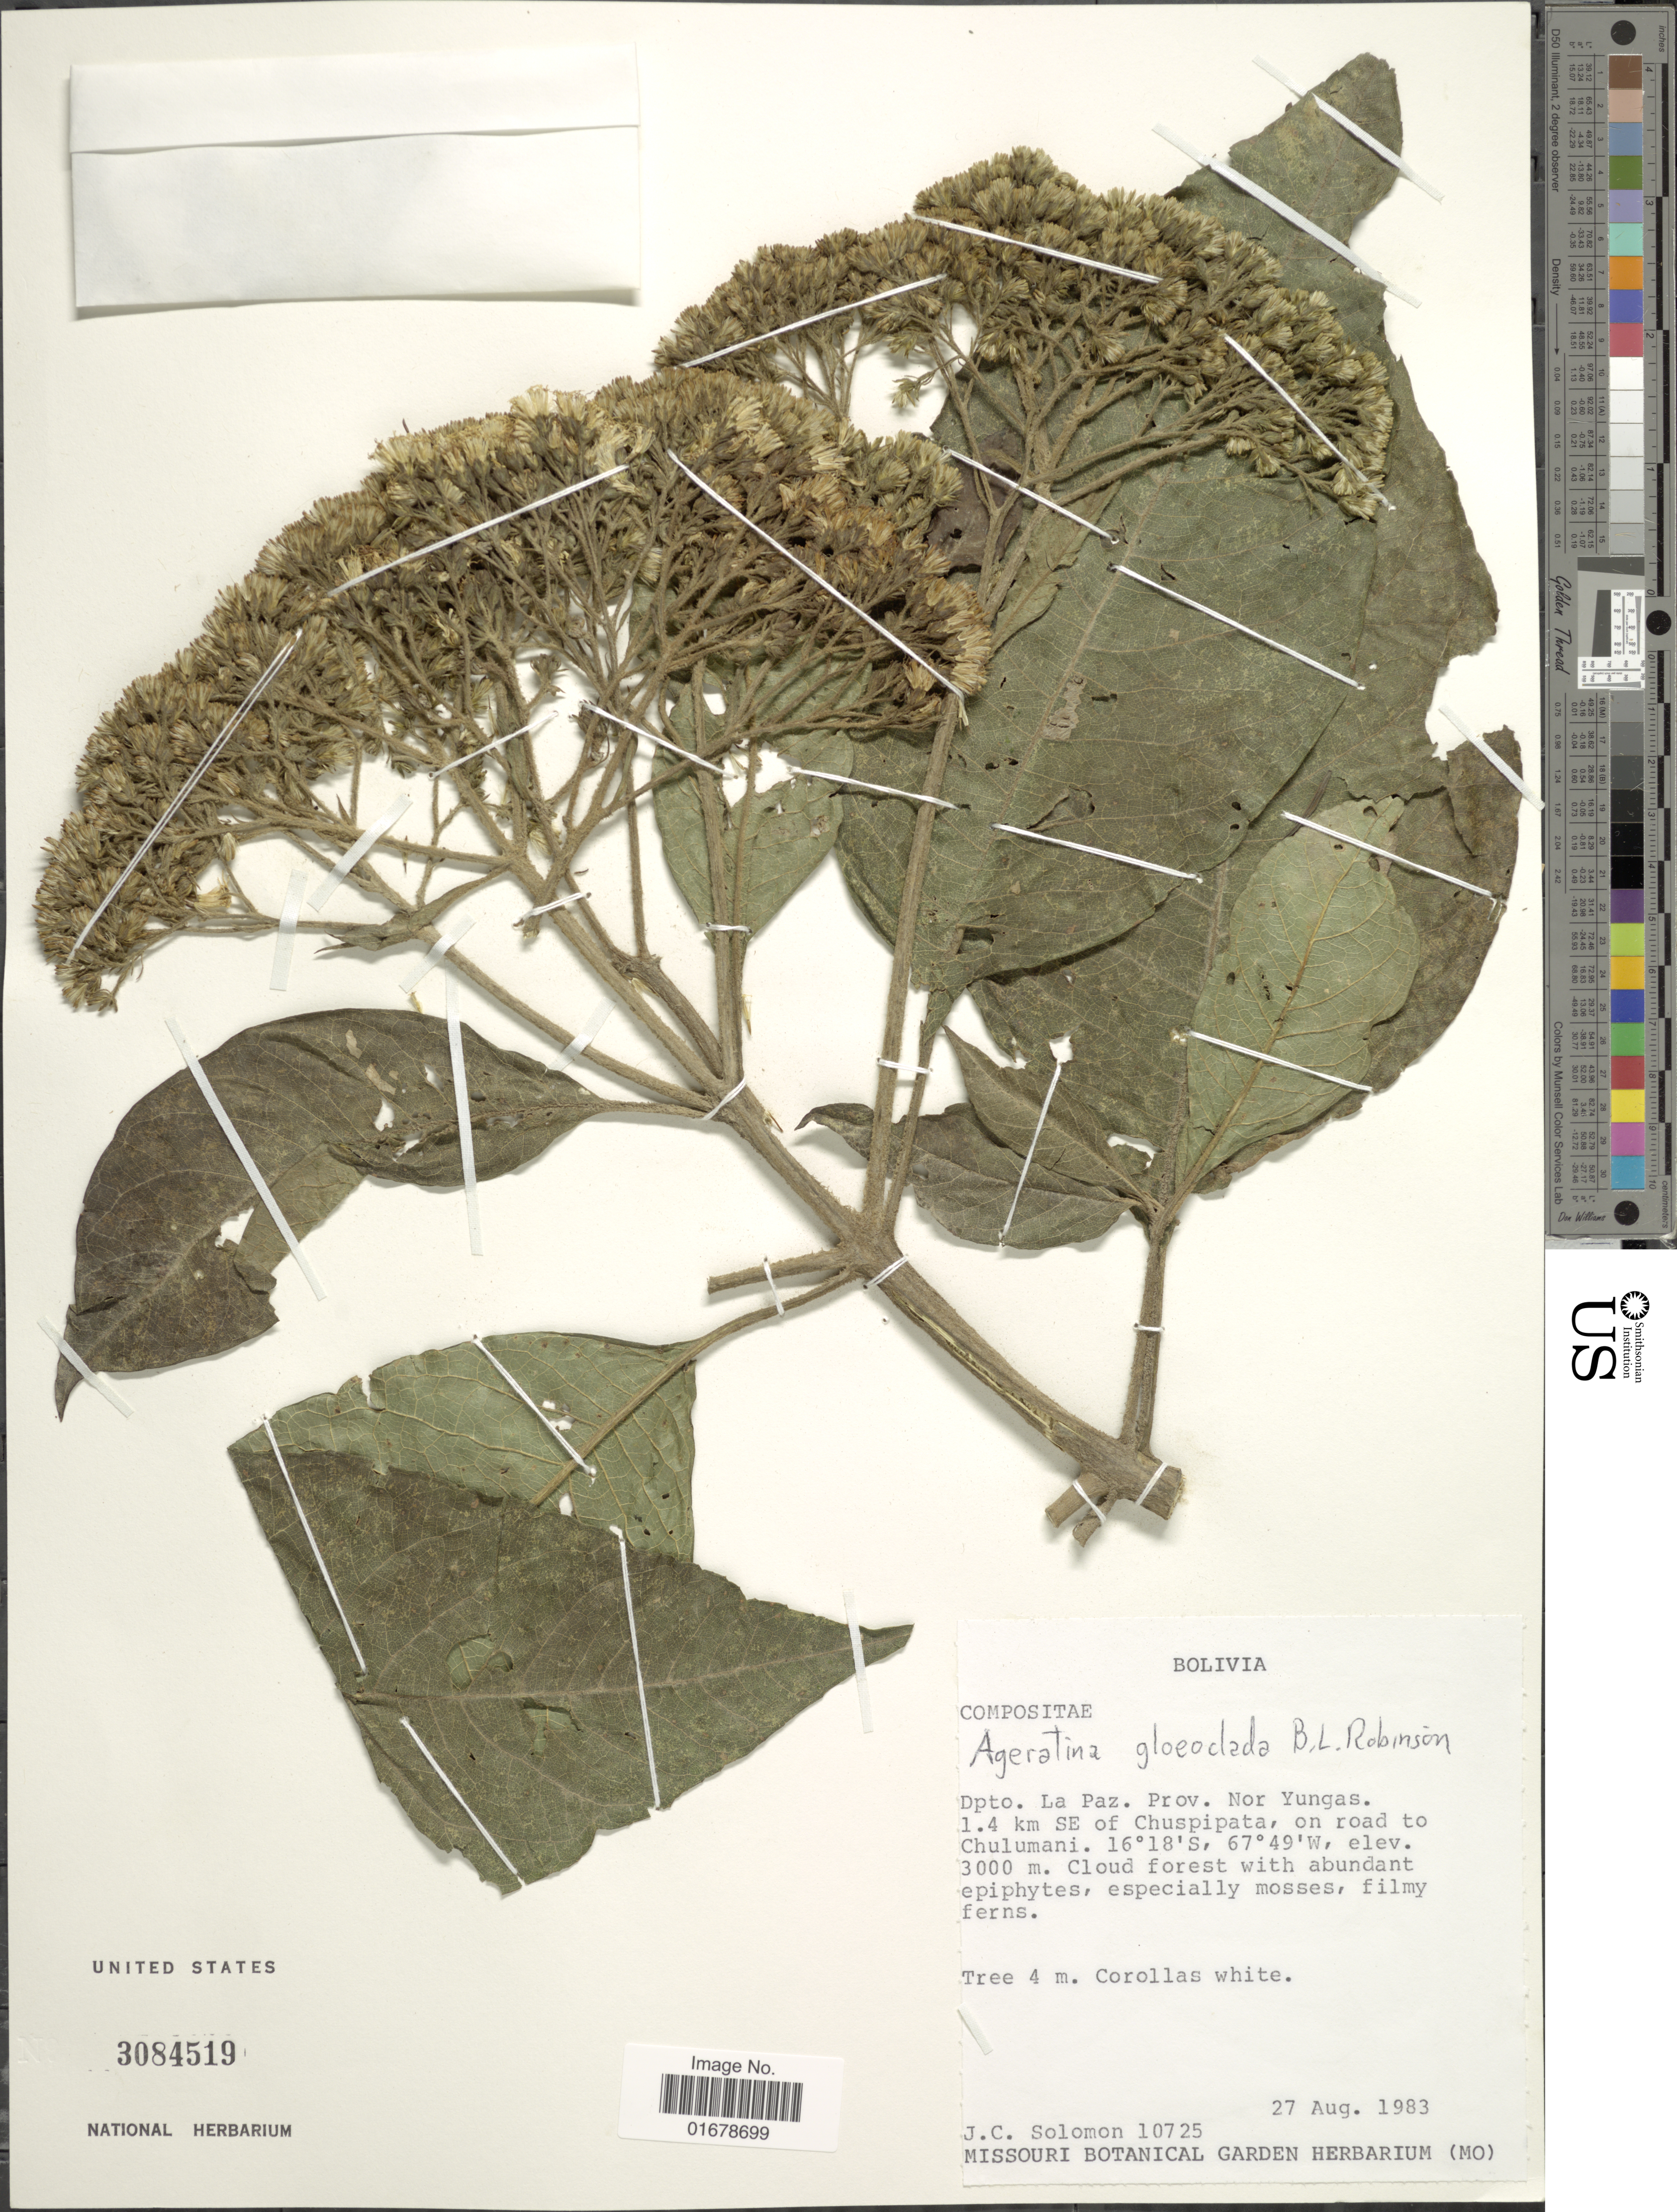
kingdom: Plantae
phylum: Tracheophyta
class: Magnoliopsida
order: Asterales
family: Asteraceae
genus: Ageratina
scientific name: Ageratina gloeoclada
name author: (B.L. Rob.) R.M. King & H. Rob.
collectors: J. C. Solomon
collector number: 10725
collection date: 1983-08-27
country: Bolivia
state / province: La Paz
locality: Dpto. La Paz, Prov. Nor Yungas, 1.4 km SE of Chuspipata, on road to Chulumani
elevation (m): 3000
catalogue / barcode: US 3084519